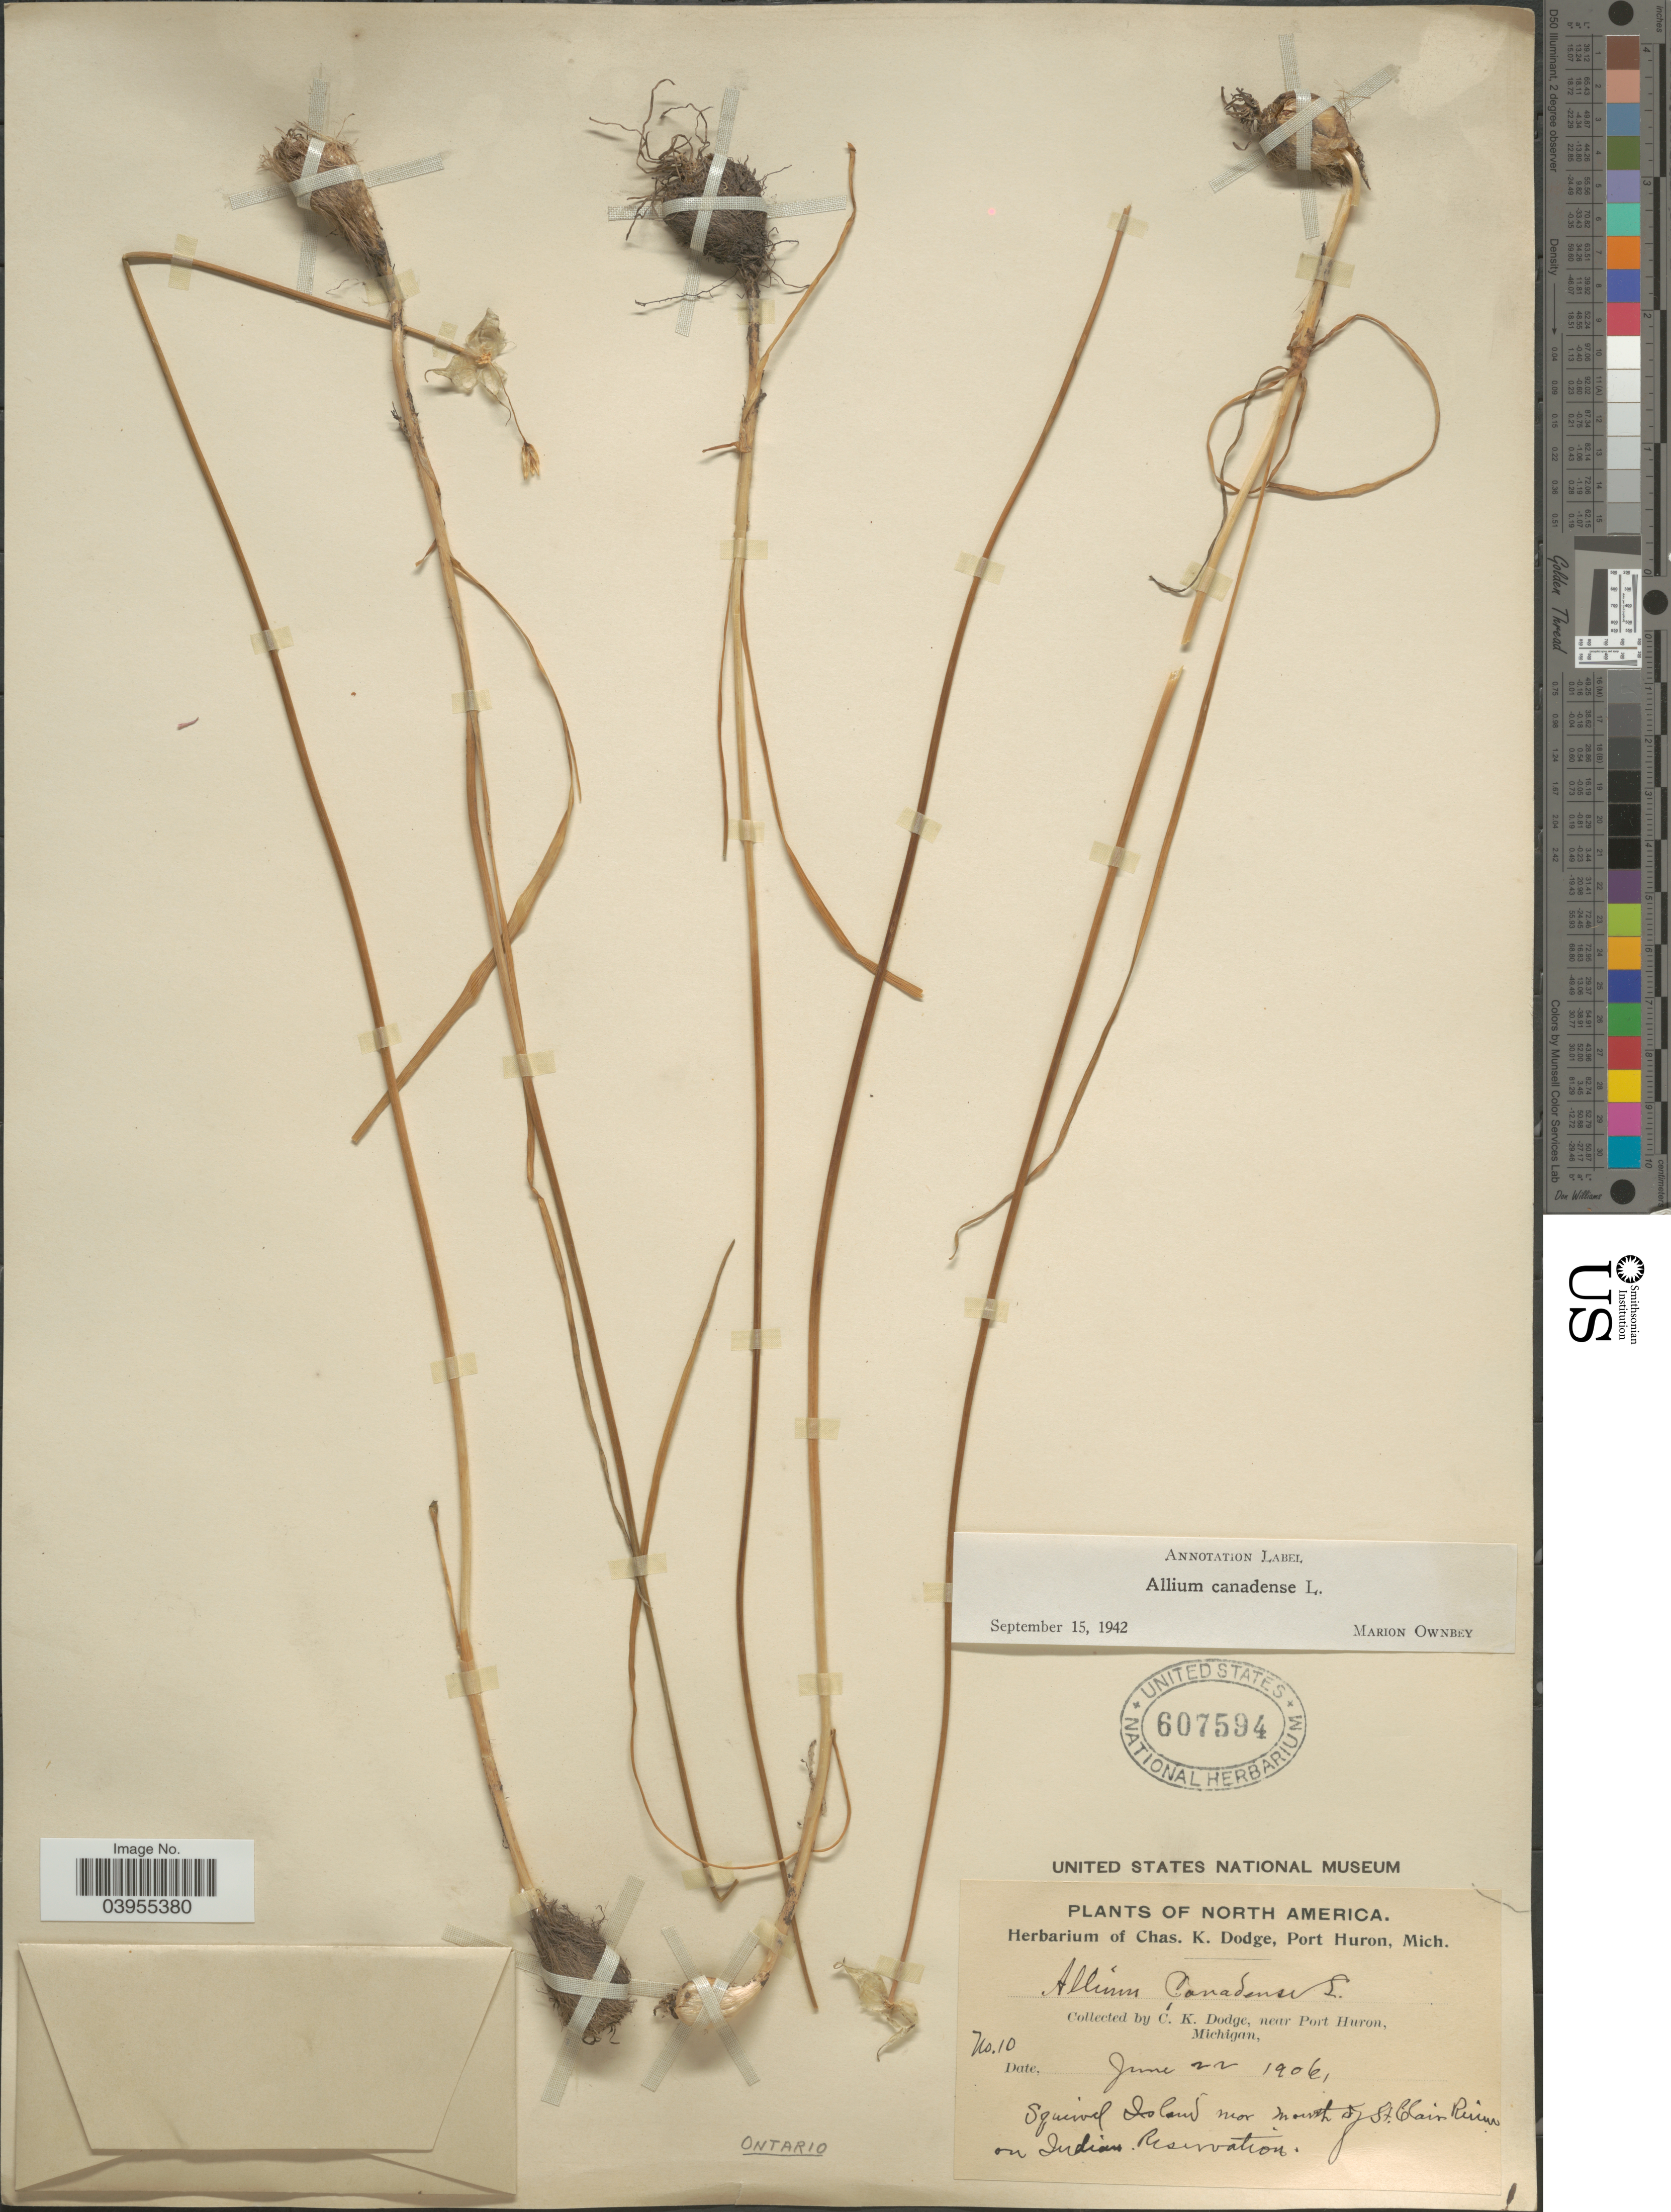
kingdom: Plantae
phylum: Tracheophyta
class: Liliopsida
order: Asparagales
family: Amaryllidaceae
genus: Allium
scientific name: Allium canadense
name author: L.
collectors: C. K. Dodge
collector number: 10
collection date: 1906-06-22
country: Canada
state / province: Ontario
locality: Near Port Huron, Michigan. Squirrel Island near mouth of St. Clair River on Indian Reservation. Ontario.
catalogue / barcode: US 607594